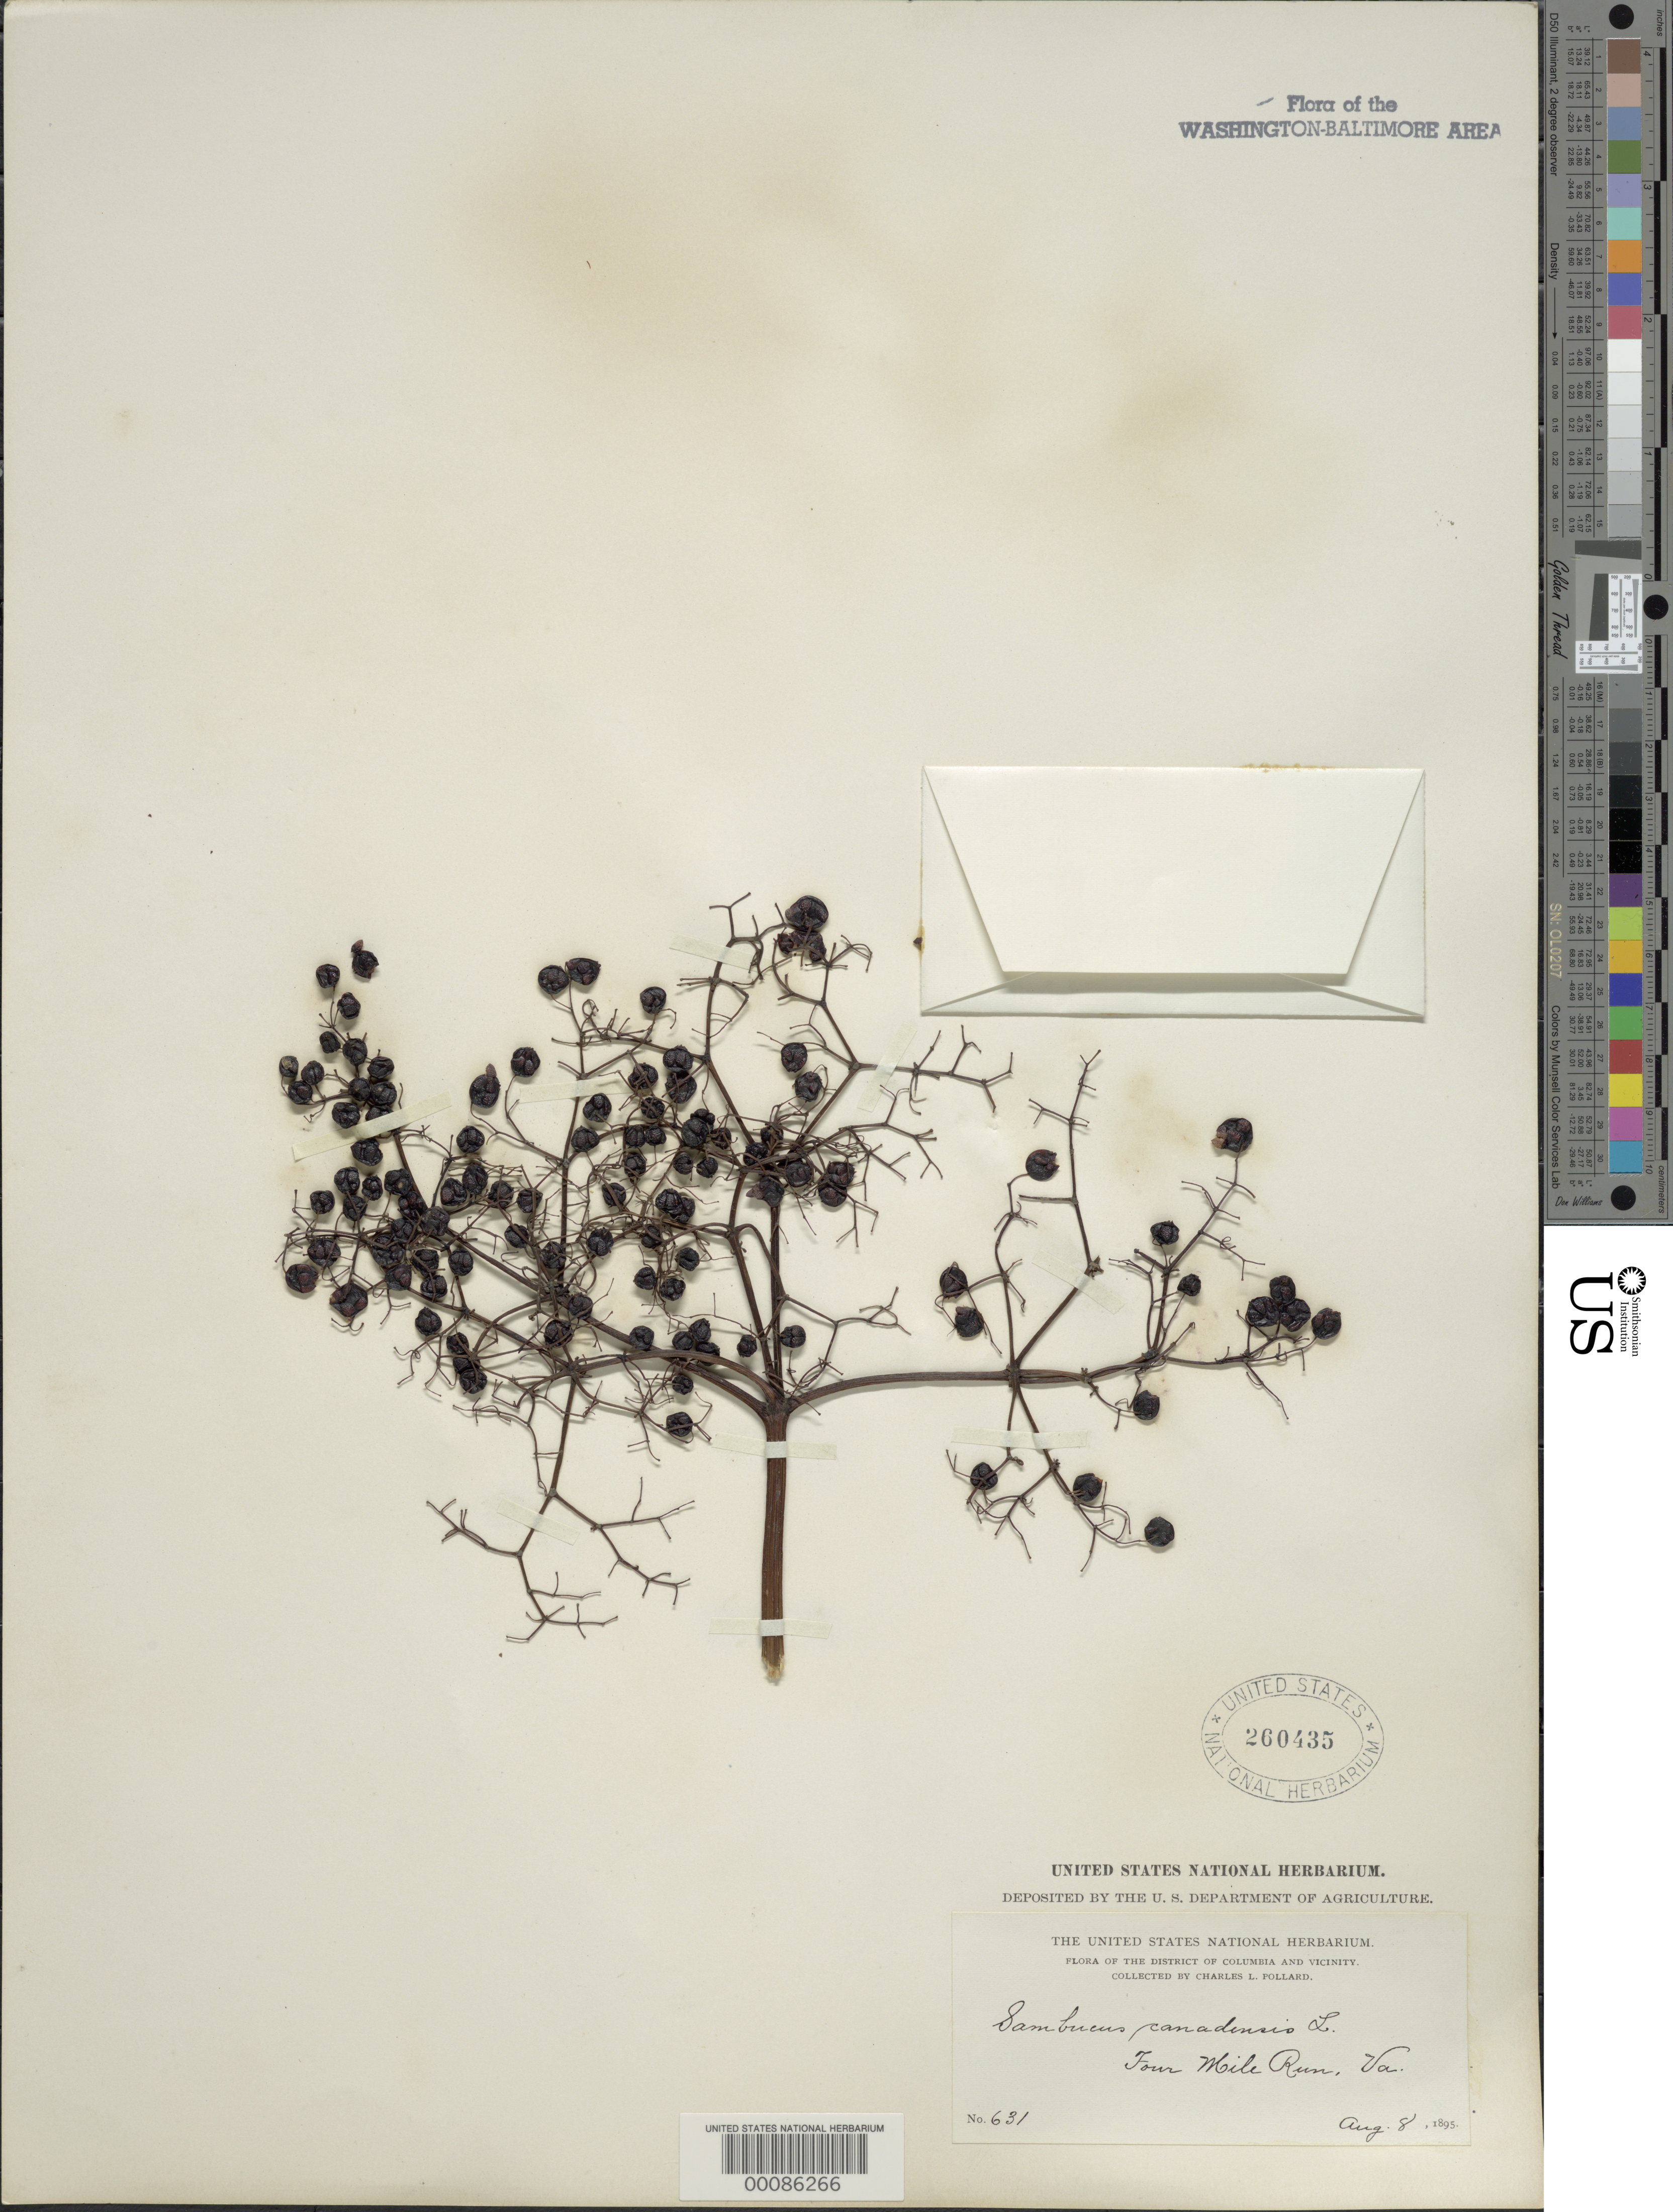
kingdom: Plantae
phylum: Tracheophyta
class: Magnoliopsida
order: Dipsacales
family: Viburnaceae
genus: Sambucus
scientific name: Sambucus canadensis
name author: L.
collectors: C. L. Pollard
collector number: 631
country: United States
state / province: Virginia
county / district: Arlington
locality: Four Mile Run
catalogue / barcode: US 260435